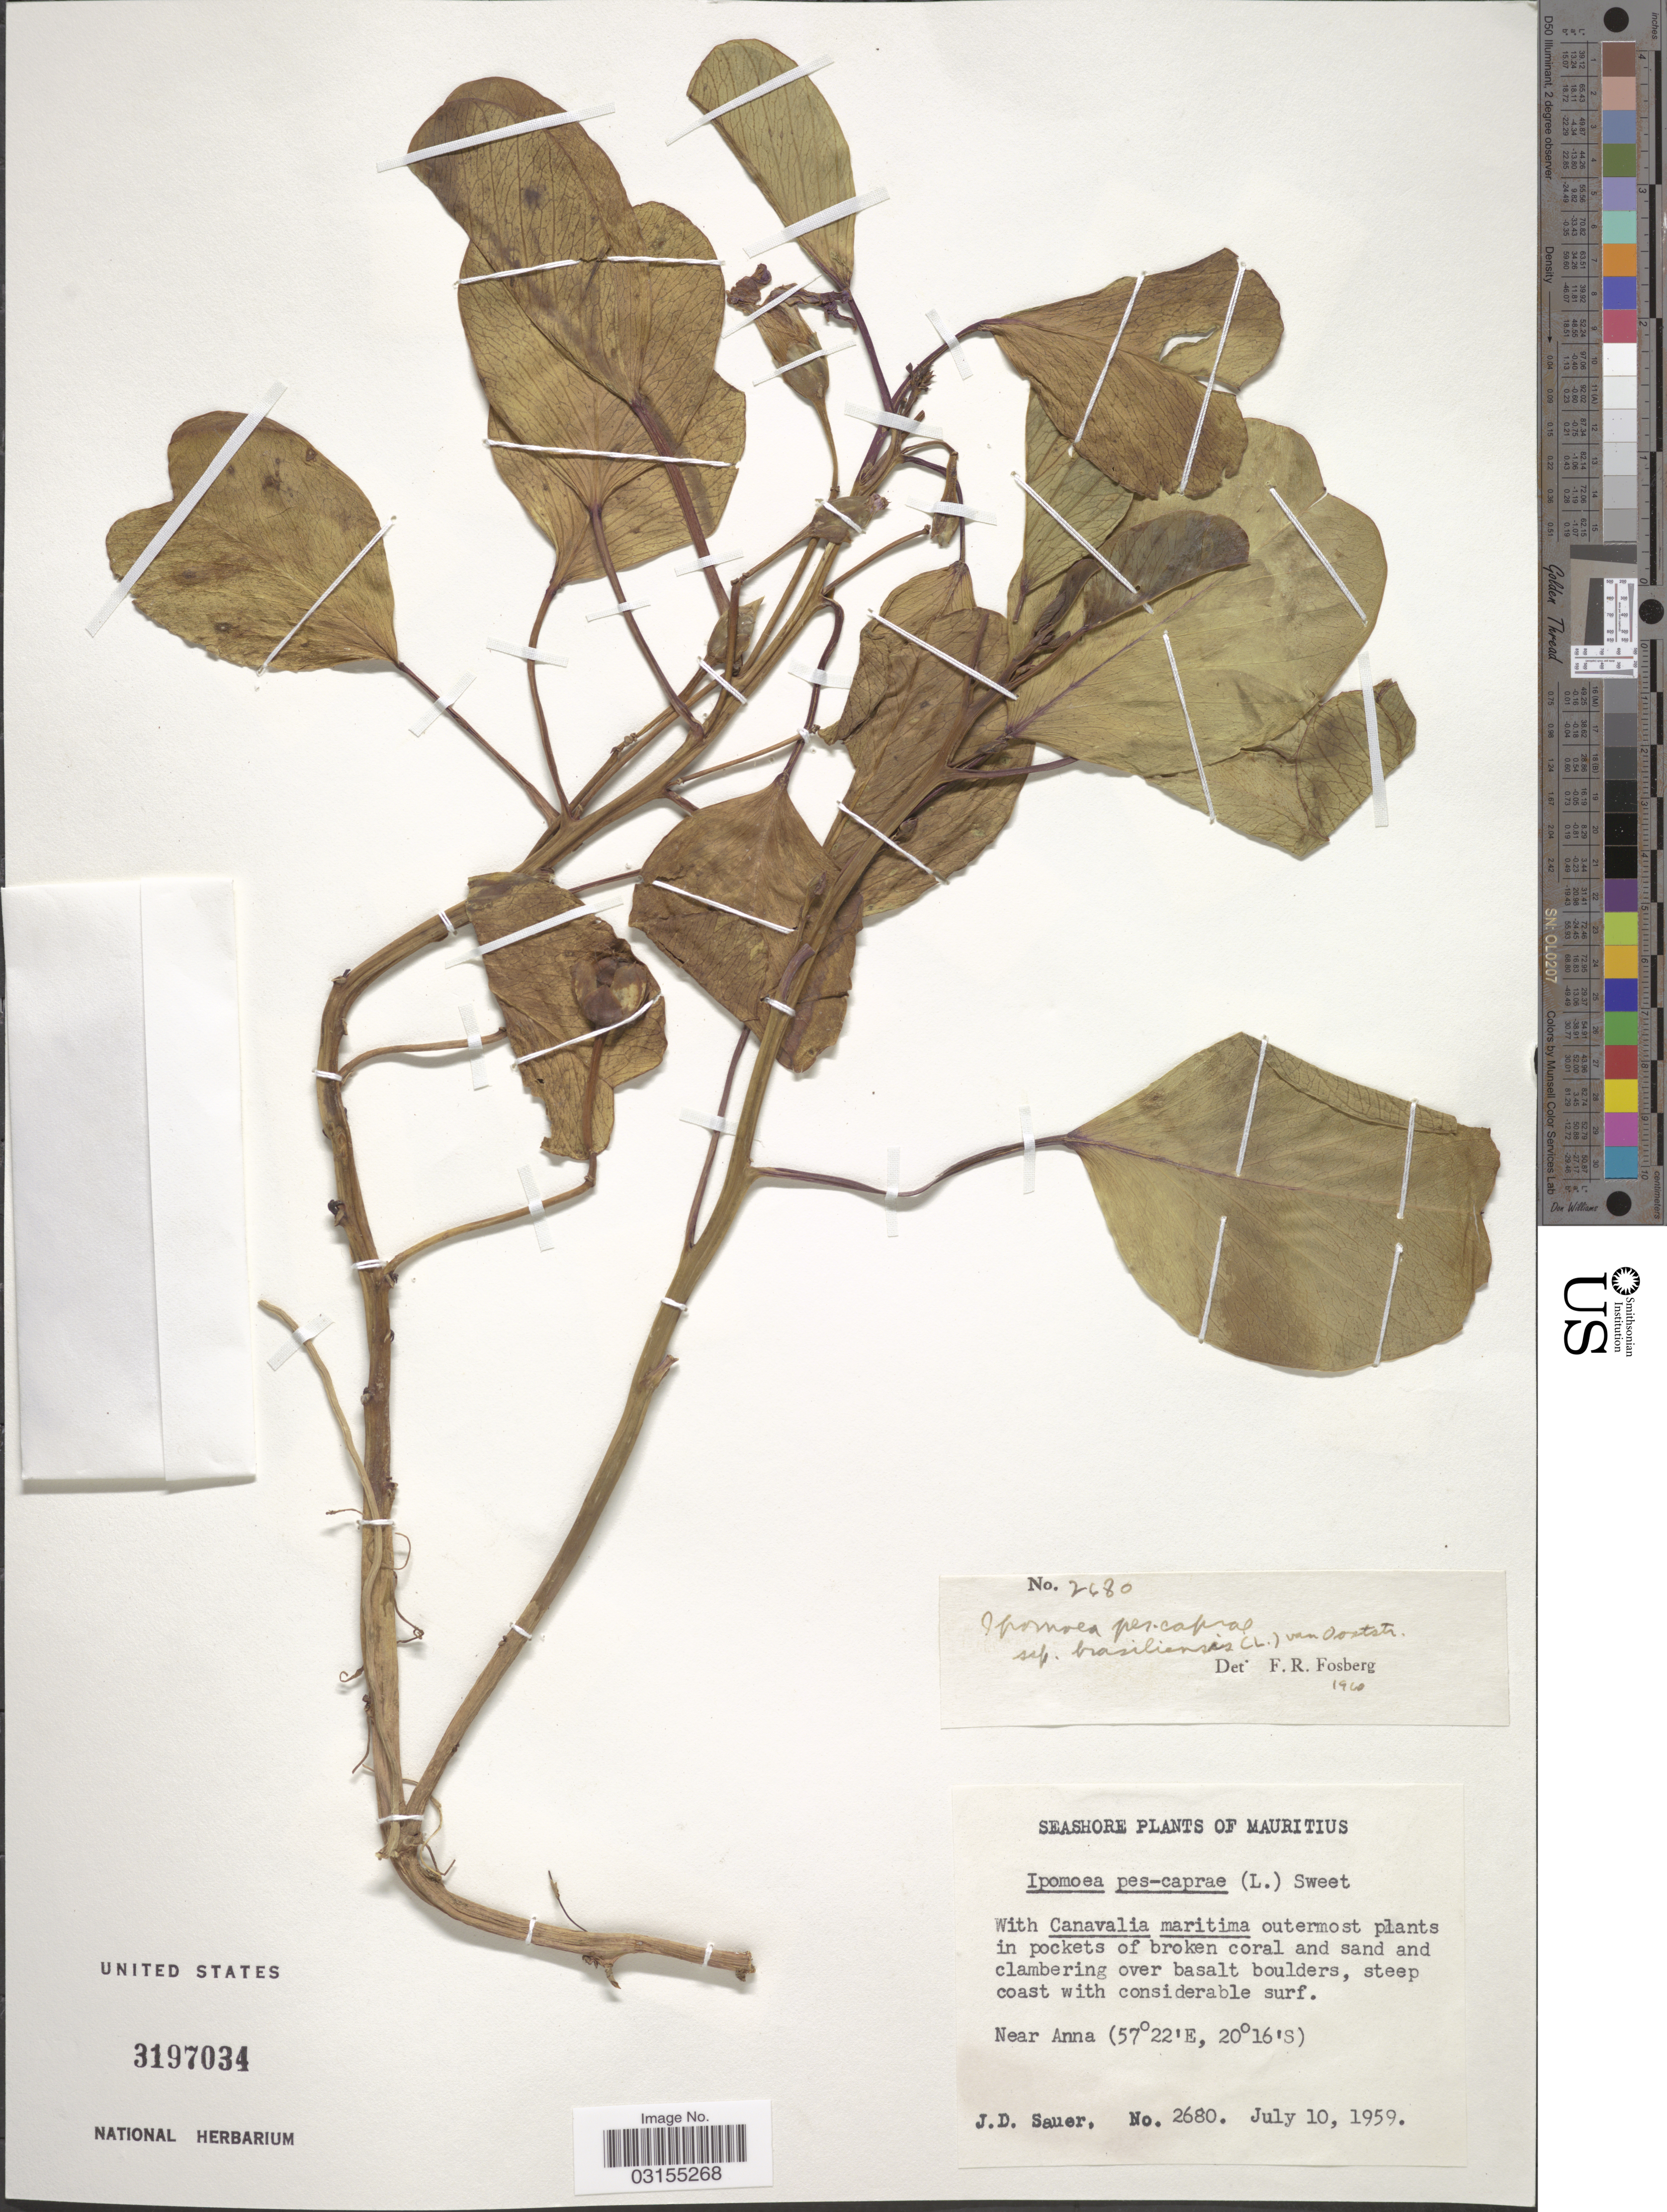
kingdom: Plantae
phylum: Tracheophyta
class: Magnoliopsida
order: Solanales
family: Convolvulaceae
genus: Ipomoea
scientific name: Ipomoea pes-caprae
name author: (L.) R. Br.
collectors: J. D. Sauer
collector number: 2680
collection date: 1959-07-10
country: Mauritius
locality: Seashore of Mauritius. Near Anna.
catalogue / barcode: US 3197034